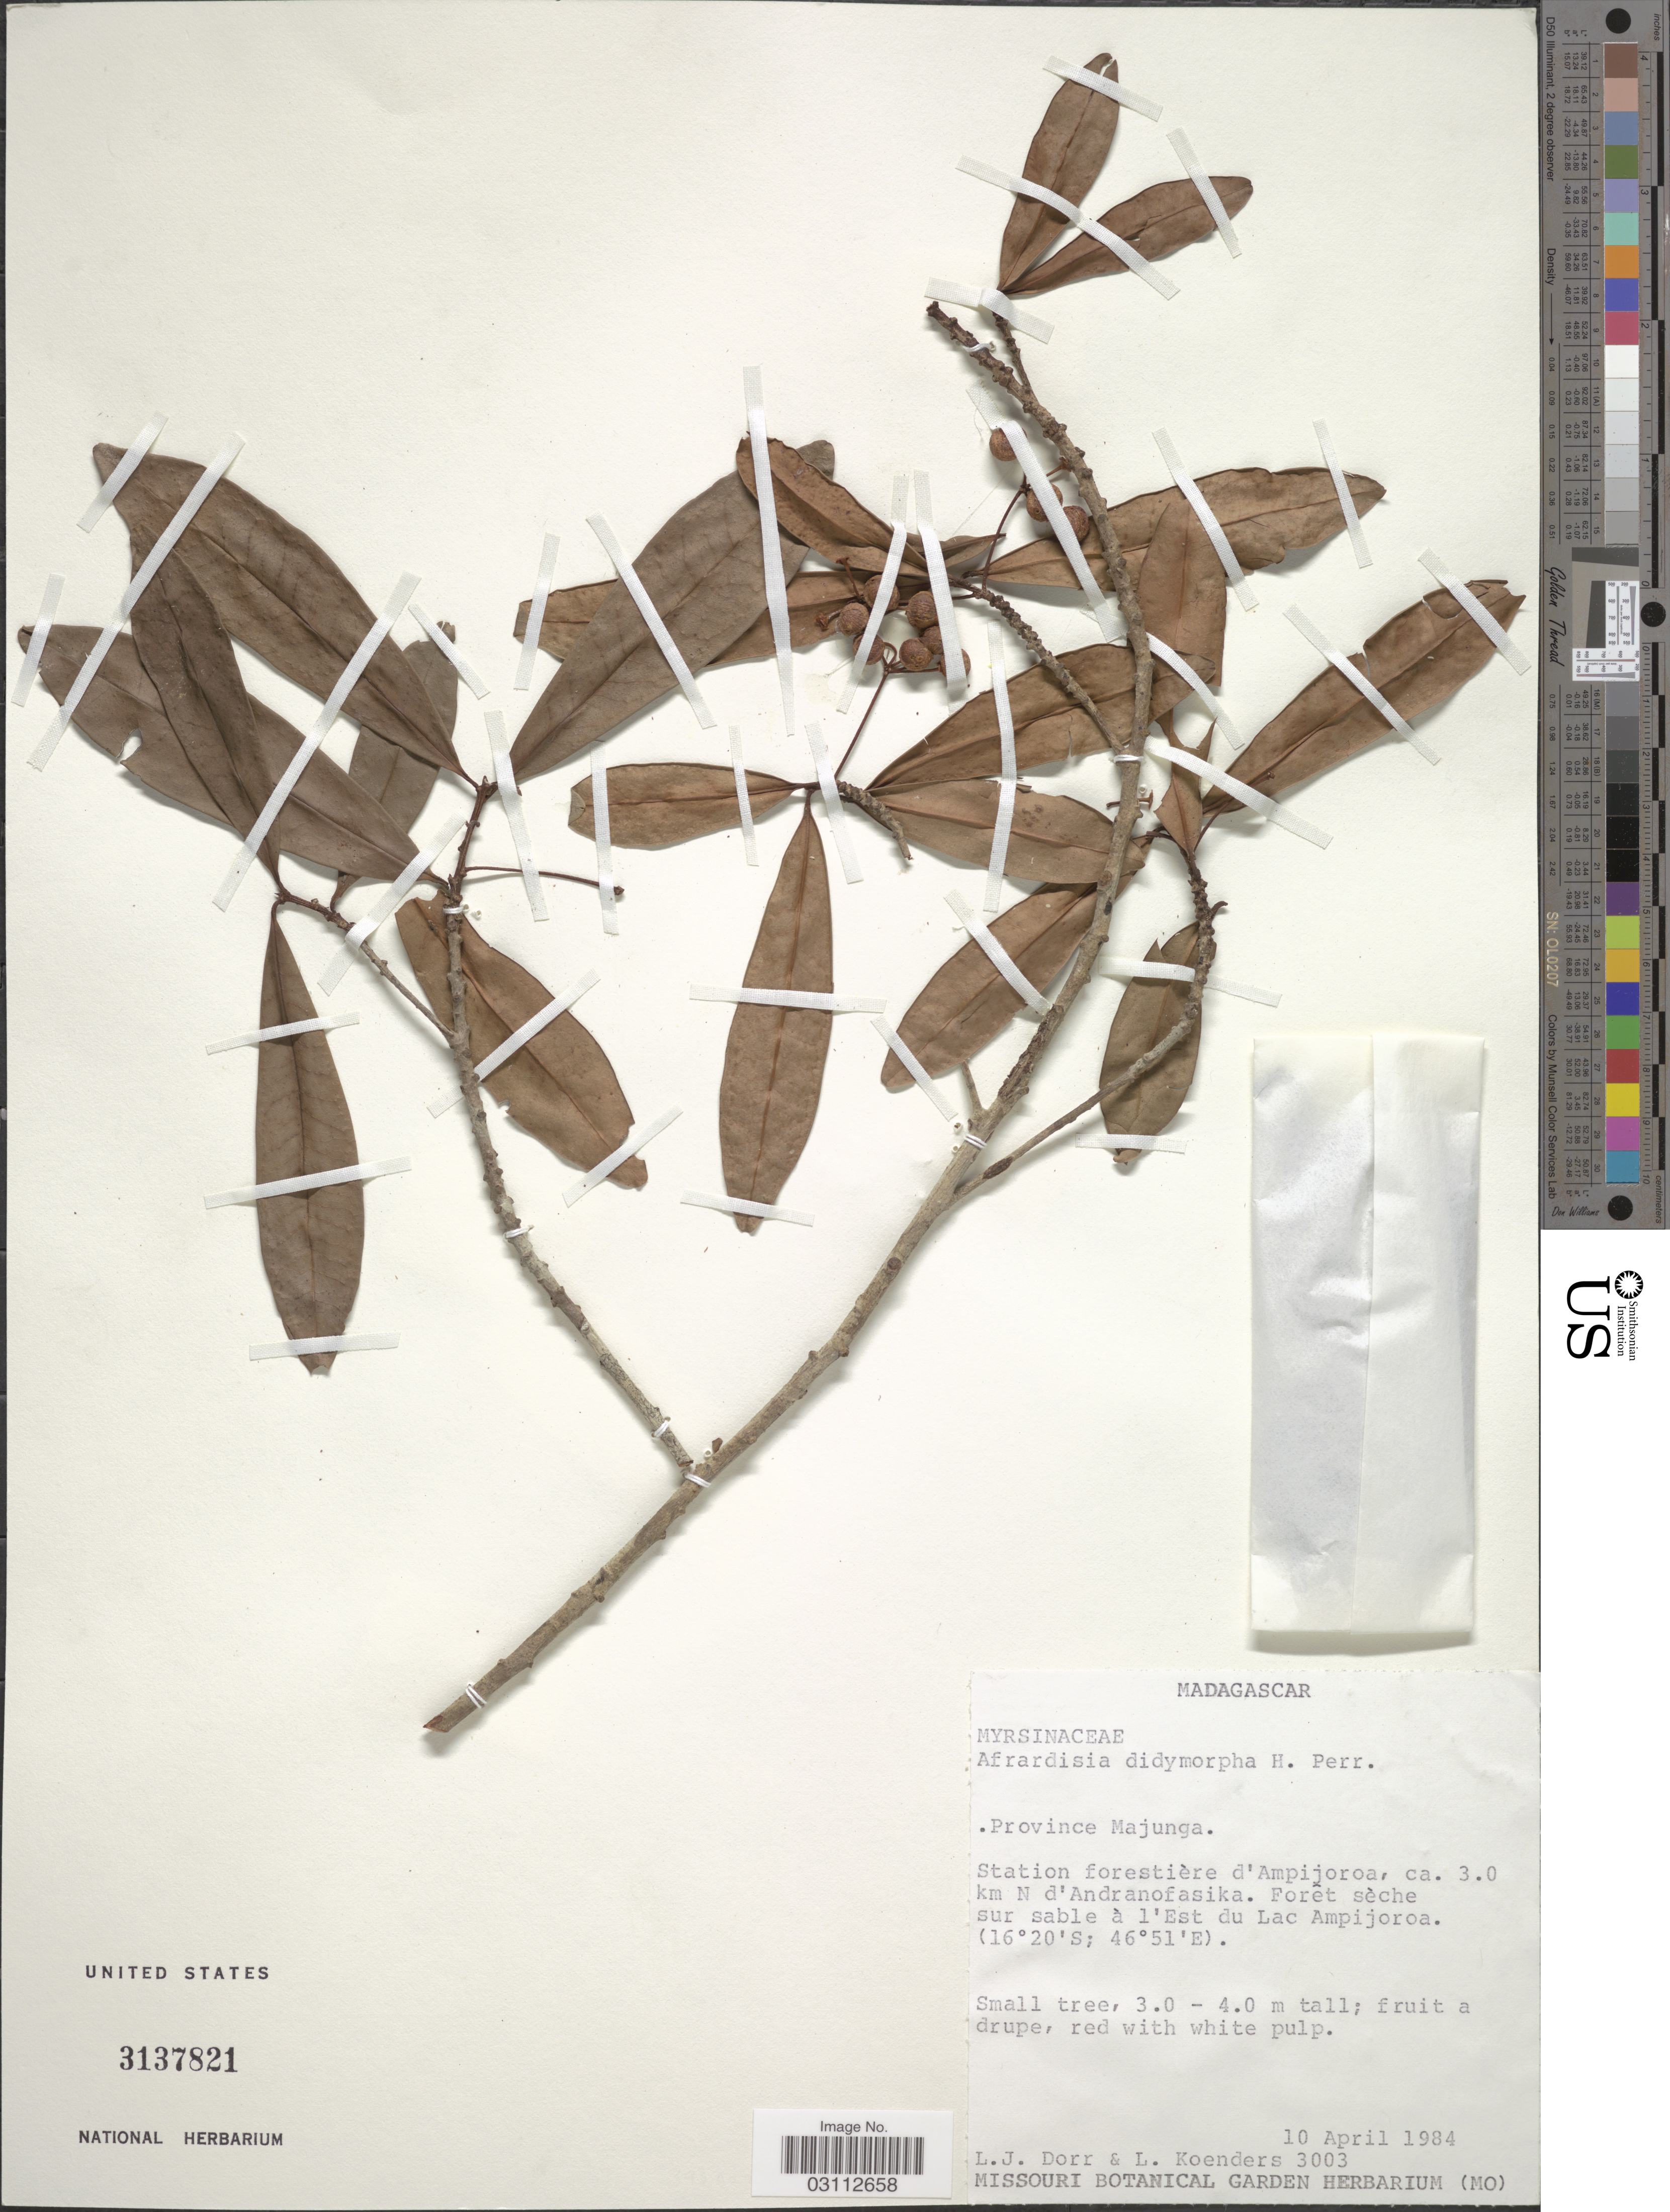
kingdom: Plantae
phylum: Tracheophyta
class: Magnoliopsida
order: Ericales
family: Primulaceae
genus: Ardisia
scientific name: Ardisia didymopora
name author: (H. Perrier) Capuron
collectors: L. J. Dorr & L. Koenders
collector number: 3003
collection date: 1984-04-10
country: Madagascar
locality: Province Majunga. Station forestière d'Ampijoroa, ca. 3.0 km N d'Andranofasika. Forêt sèche sur sable à l'Est du Lac Ampijoroa.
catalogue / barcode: US 3137821